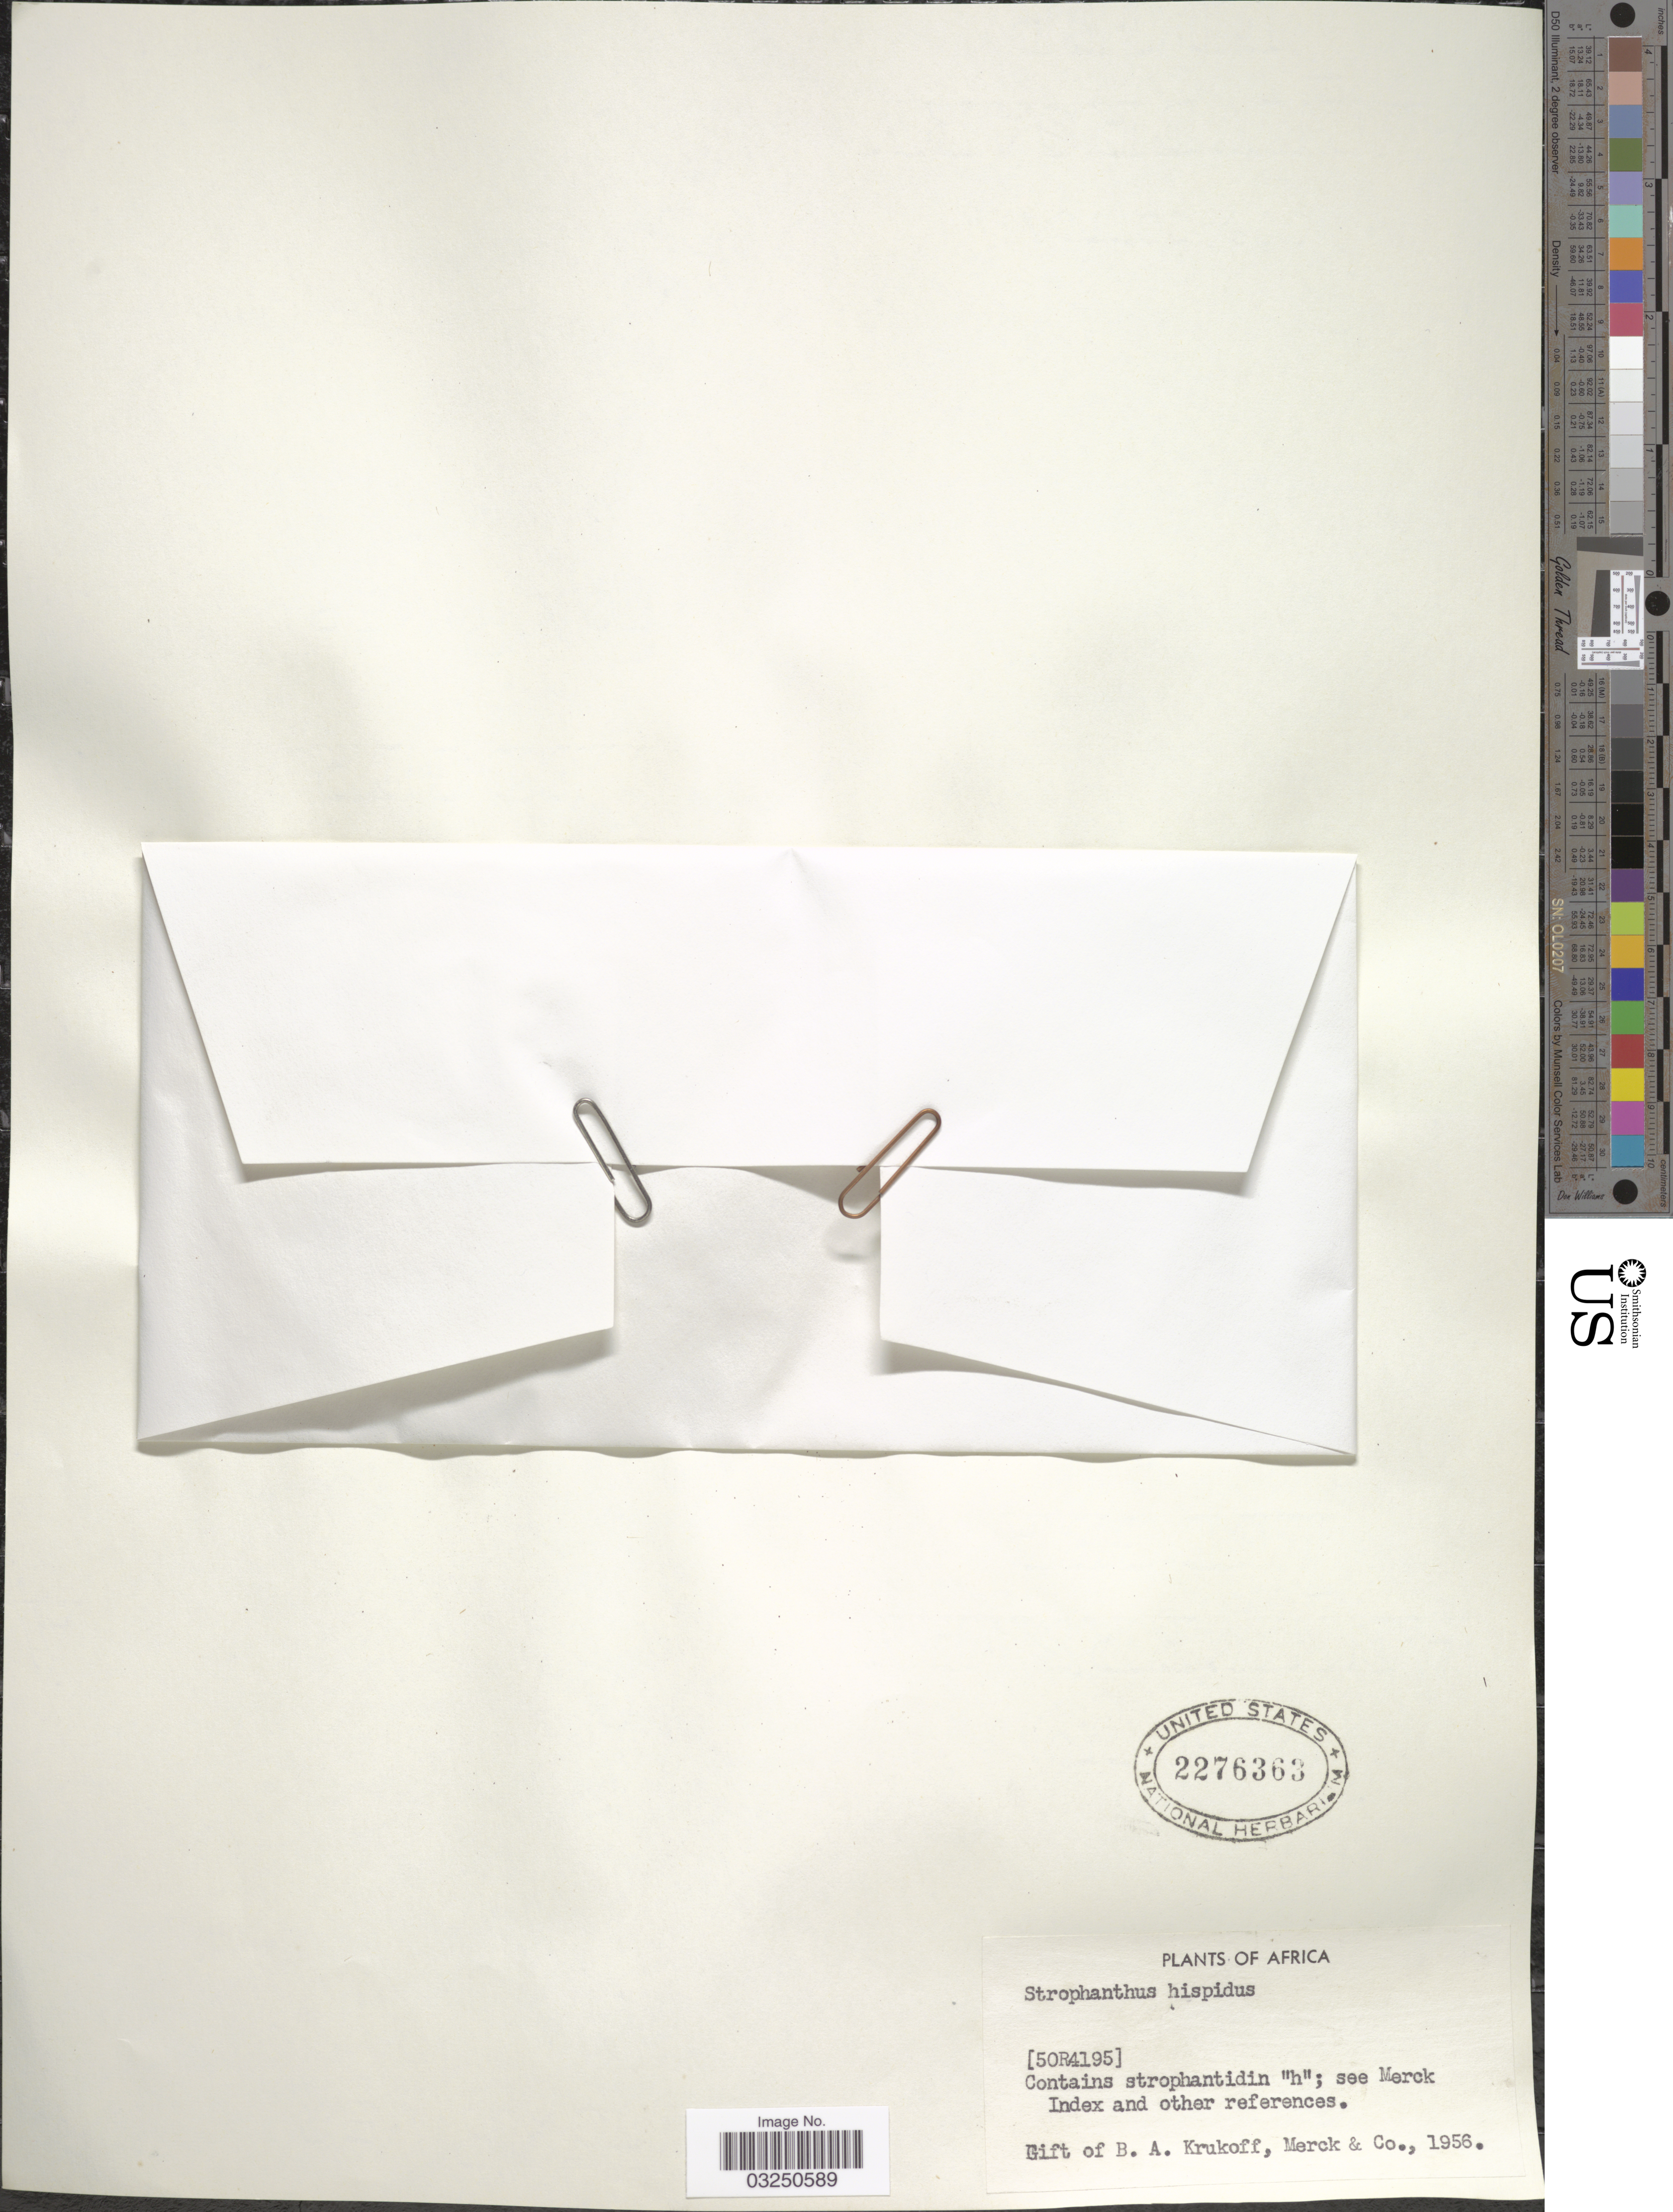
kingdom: Plantae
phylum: Tracheophyta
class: Magnoliopsida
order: Gentianales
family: Apocynaceae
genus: Strophanthus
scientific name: Strophanthus hispidus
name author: DC.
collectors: B. A. Krukoff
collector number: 50R4195?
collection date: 1956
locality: Africa.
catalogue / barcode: US 2276363